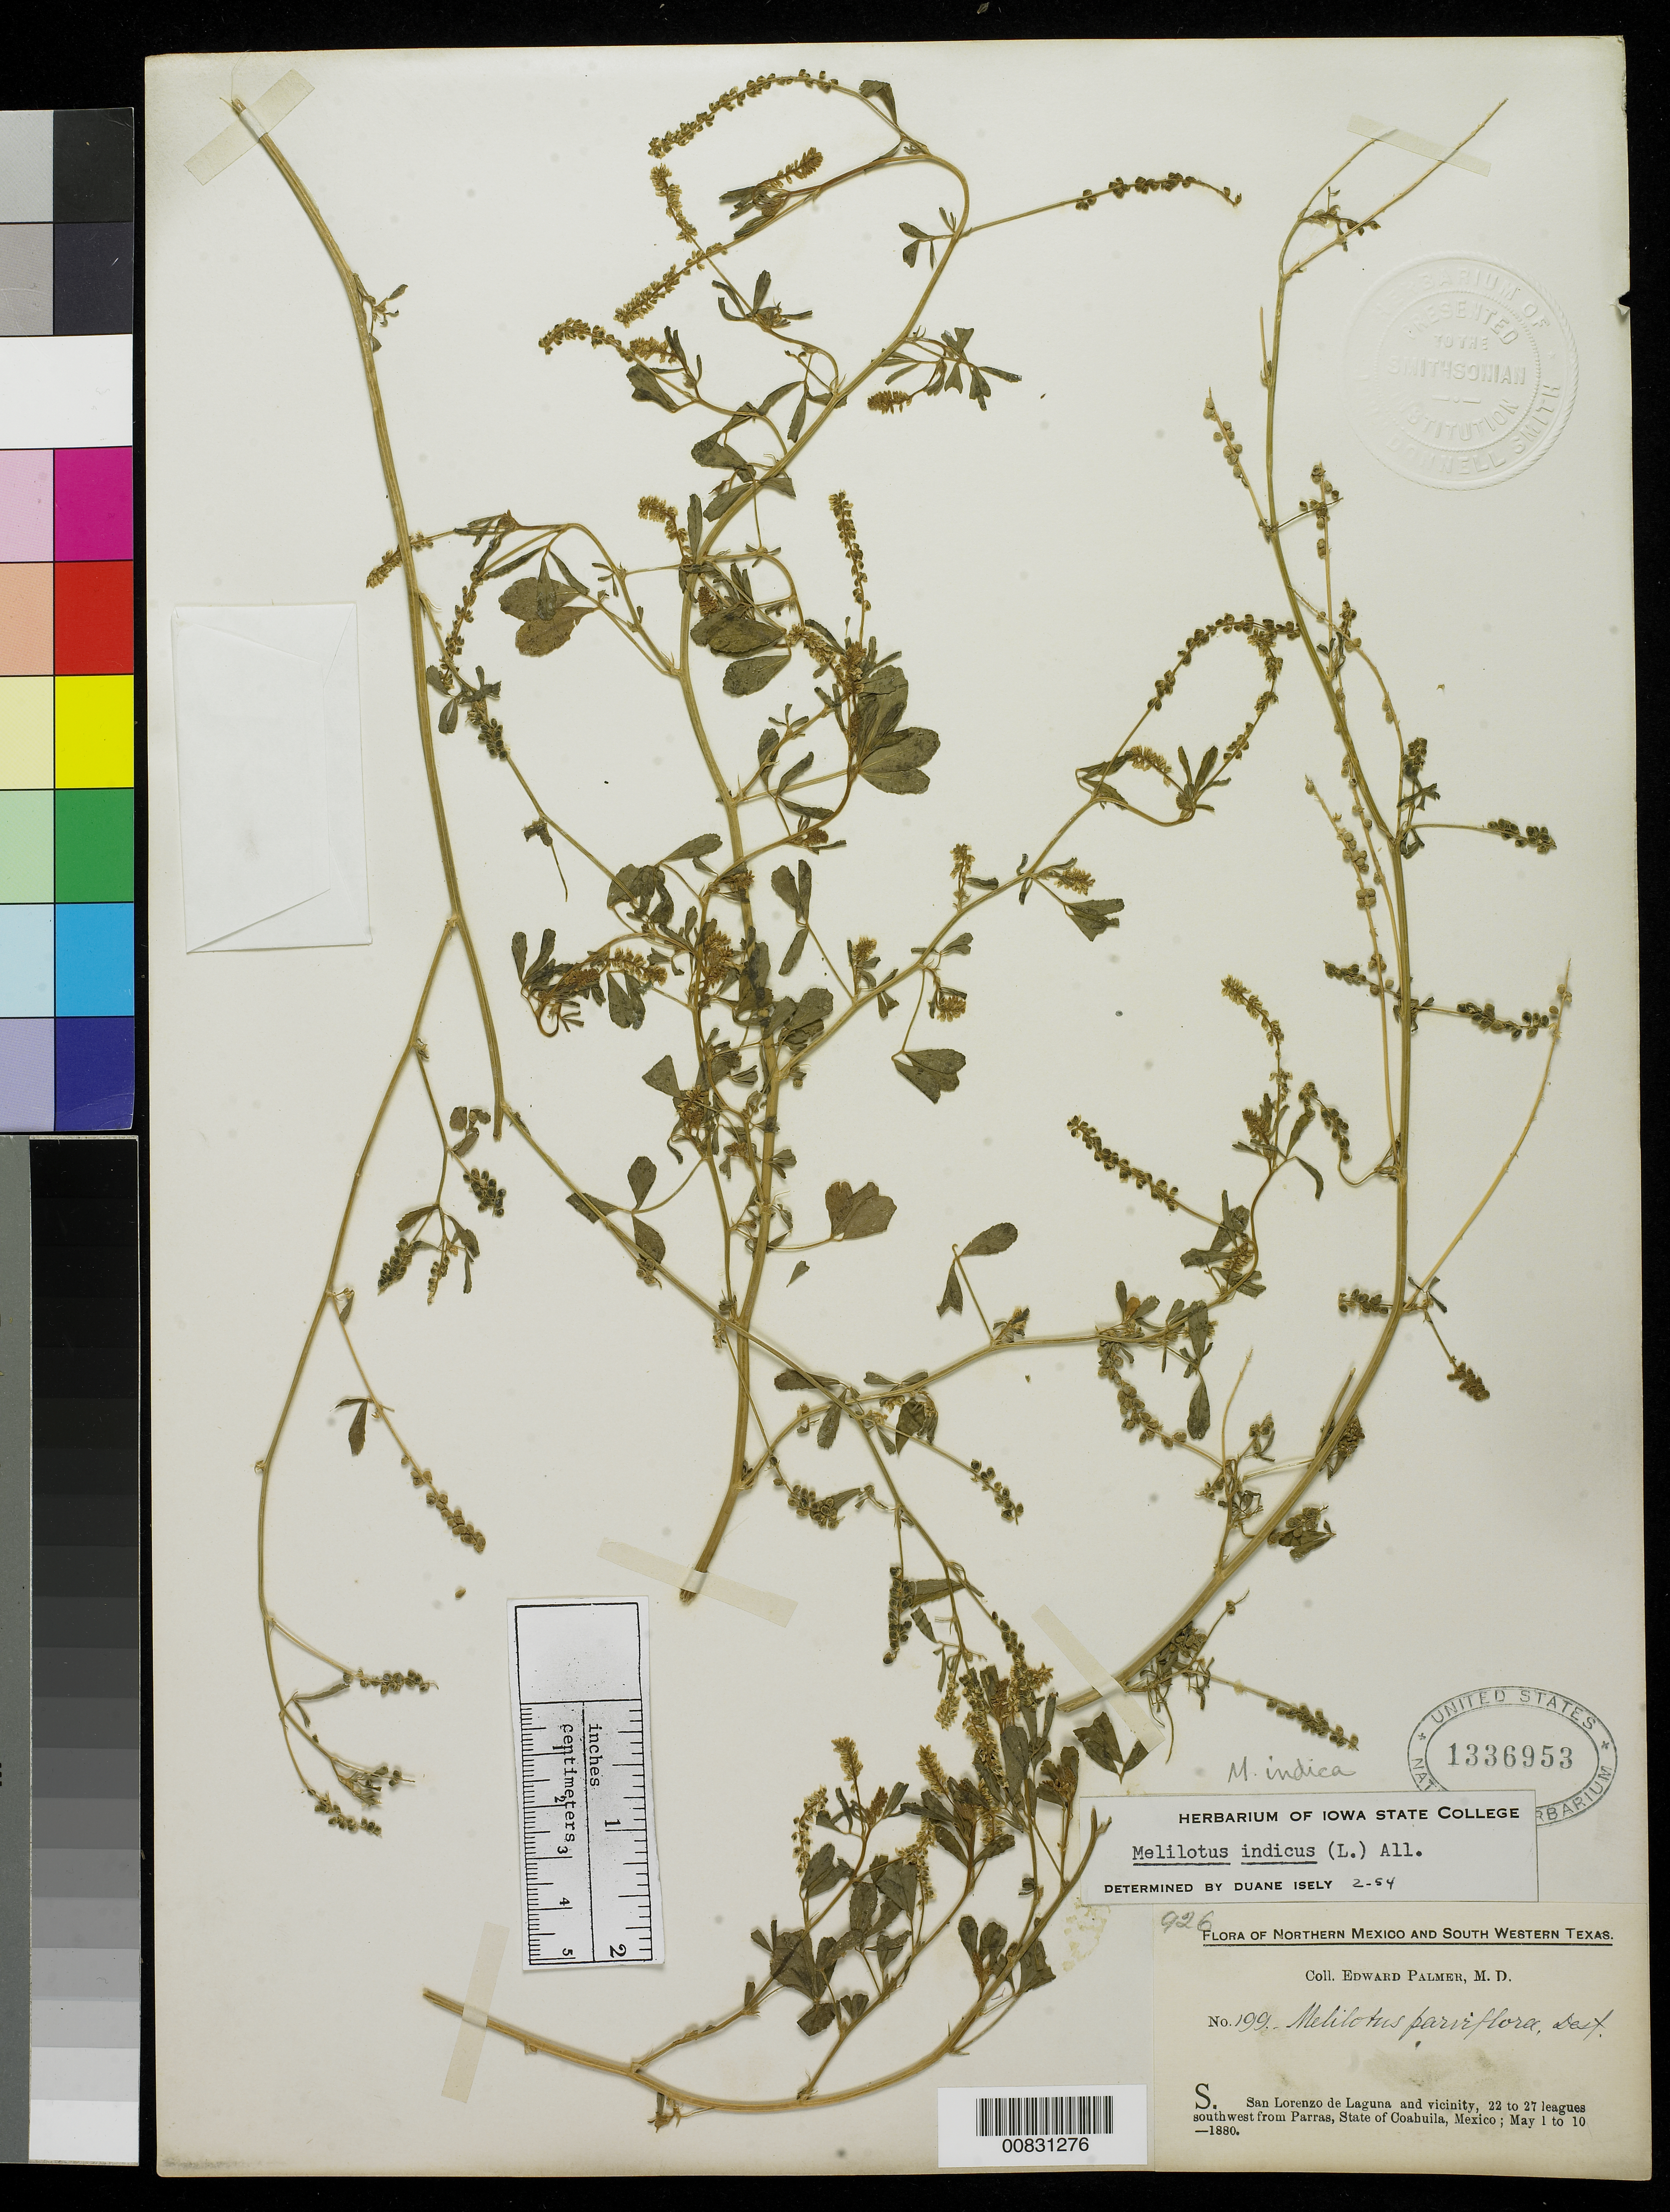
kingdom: Plantae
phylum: Tracheophyta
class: Magnoliopsida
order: Fabales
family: Fabaceae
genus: Melilotus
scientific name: Melilotus indicus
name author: (L.) All.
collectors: E. Palmer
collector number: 199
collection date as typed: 01 May 1880 to 10 May 1880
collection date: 1880-05-01/1880-05-10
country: Mexico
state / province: Coahuila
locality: S. San Lorenzo de Laguna and vicinity, 22 to 27 leagues southwest from Parras, Coahuila.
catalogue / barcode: US 1336953